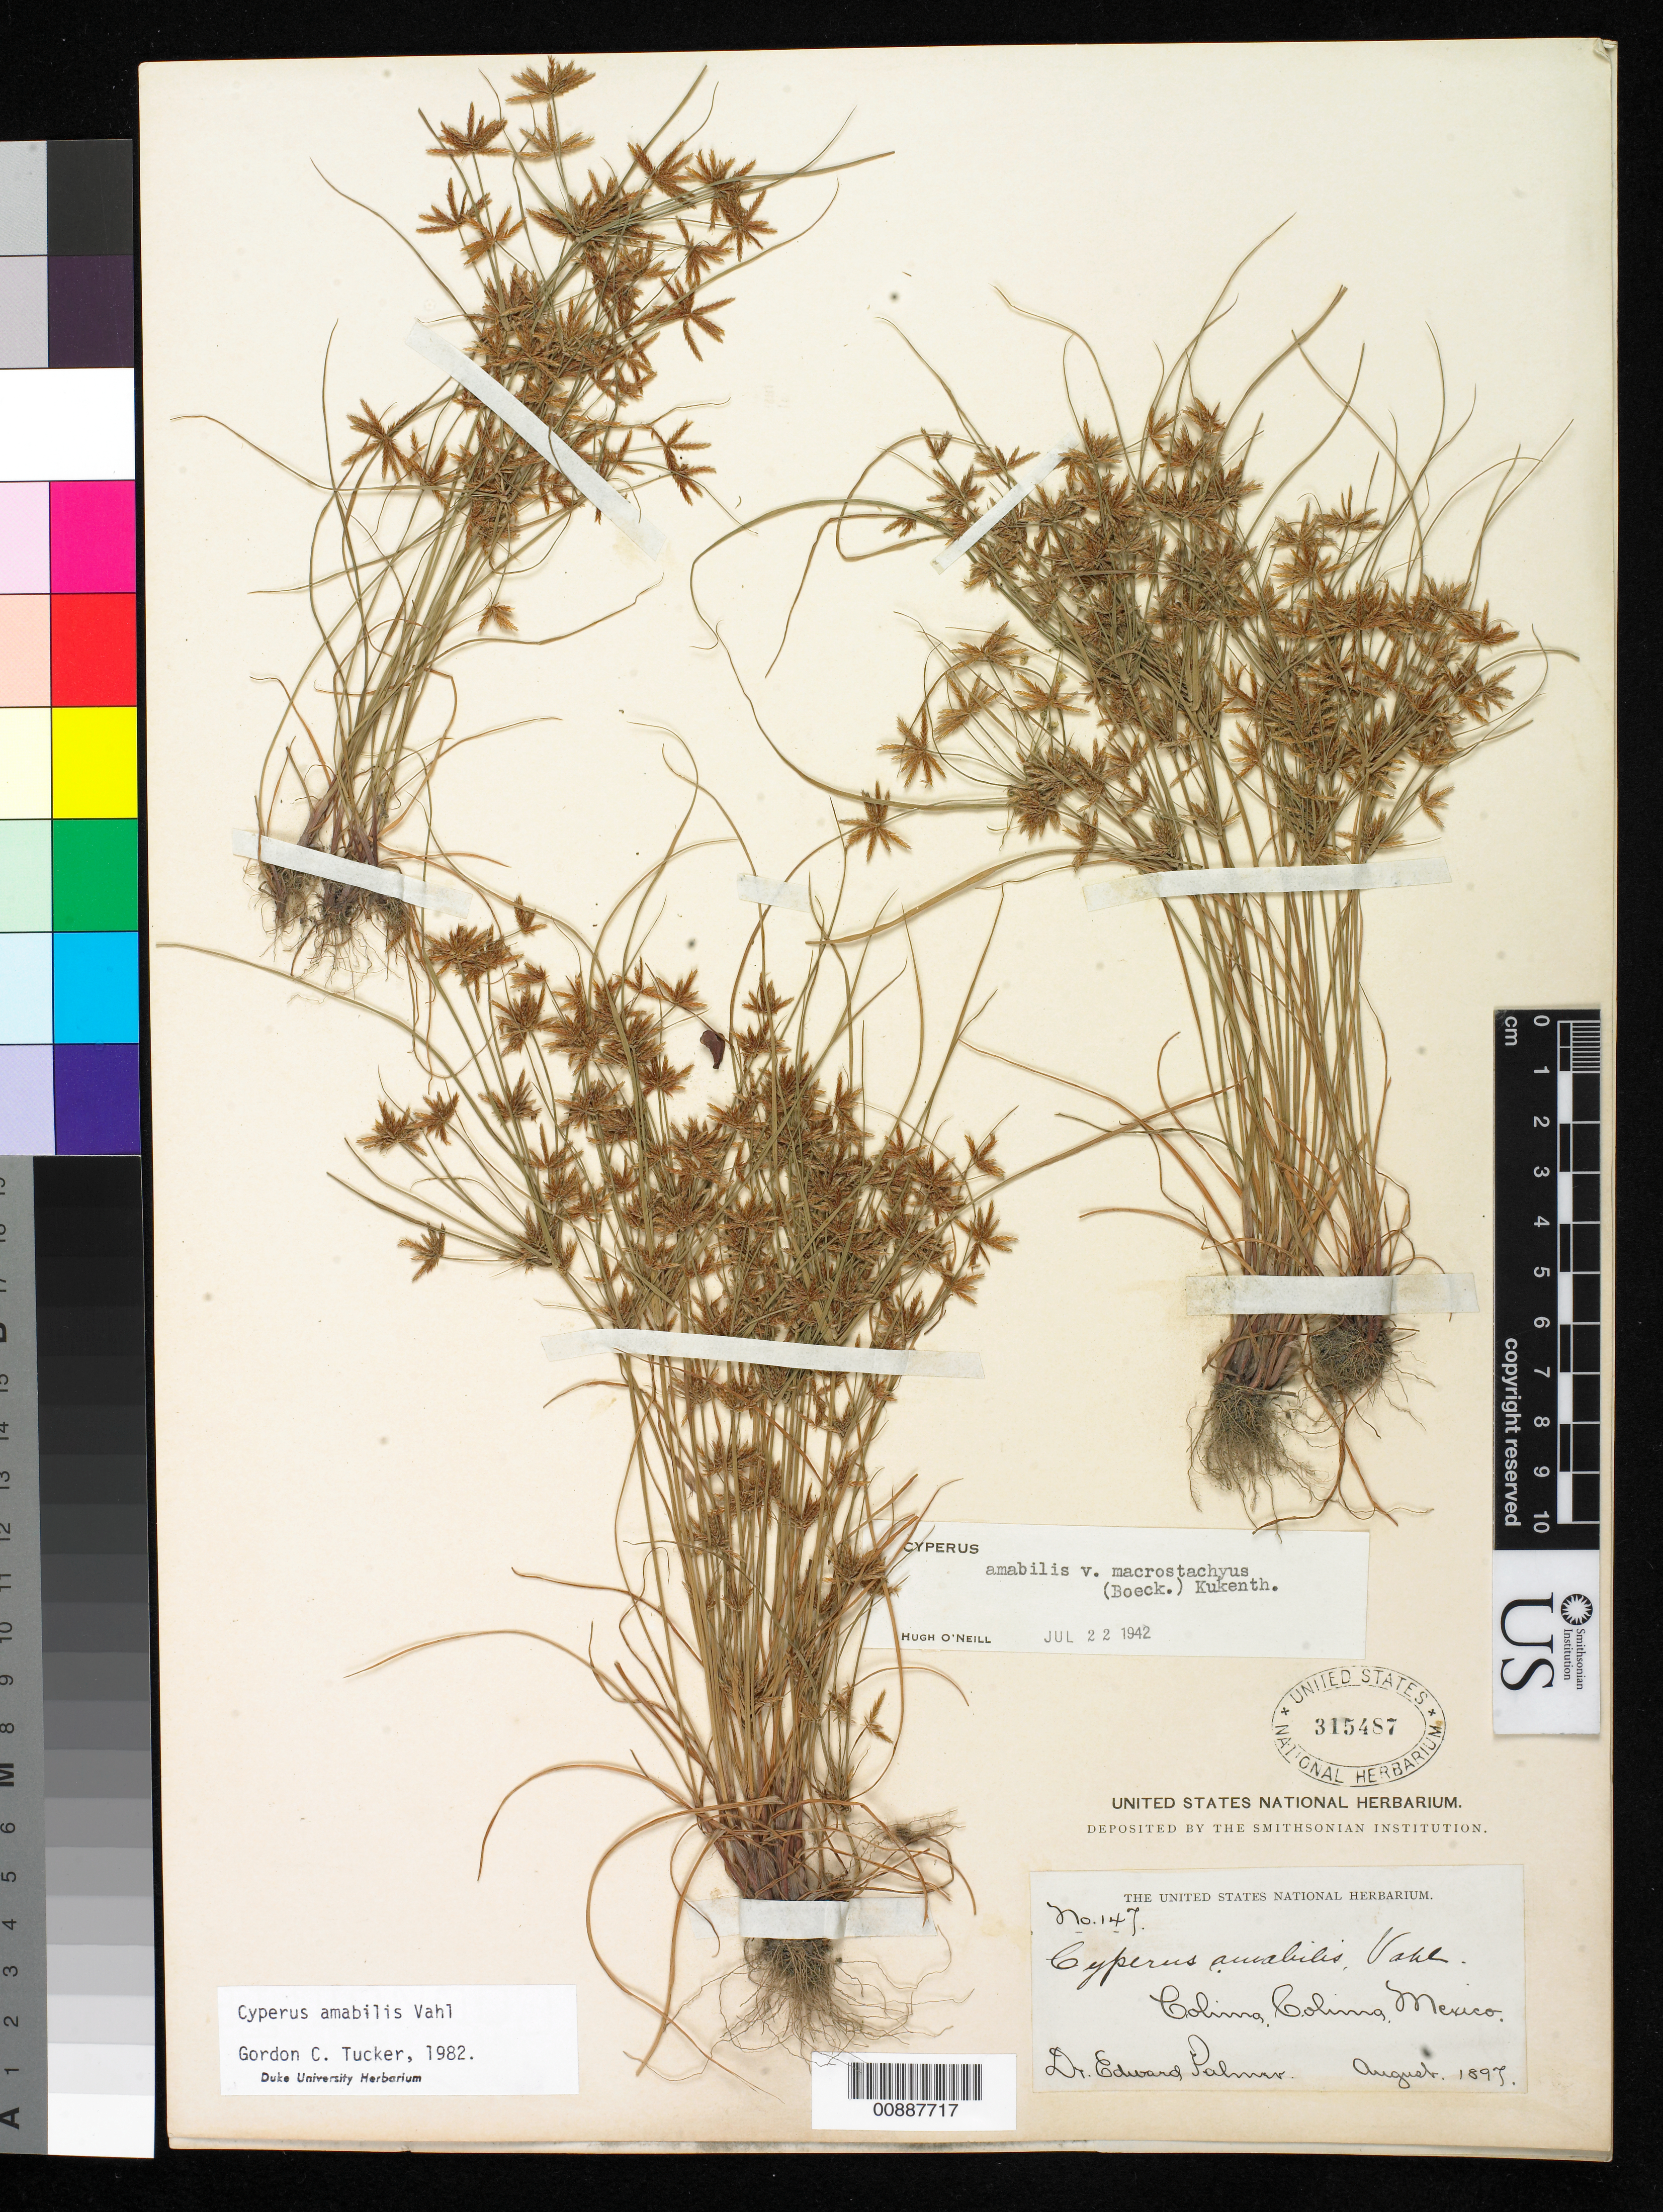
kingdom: Plantae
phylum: Tracheophyta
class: Liliopsida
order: Poales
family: Cyperaceae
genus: Cyperus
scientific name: Cyperus amabilis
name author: Vahl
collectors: E. Palmer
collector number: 147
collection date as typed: Aug 1897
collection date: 1897-08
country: Mexico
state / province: Colima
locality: Colima, Colima.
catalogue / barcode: US 315487